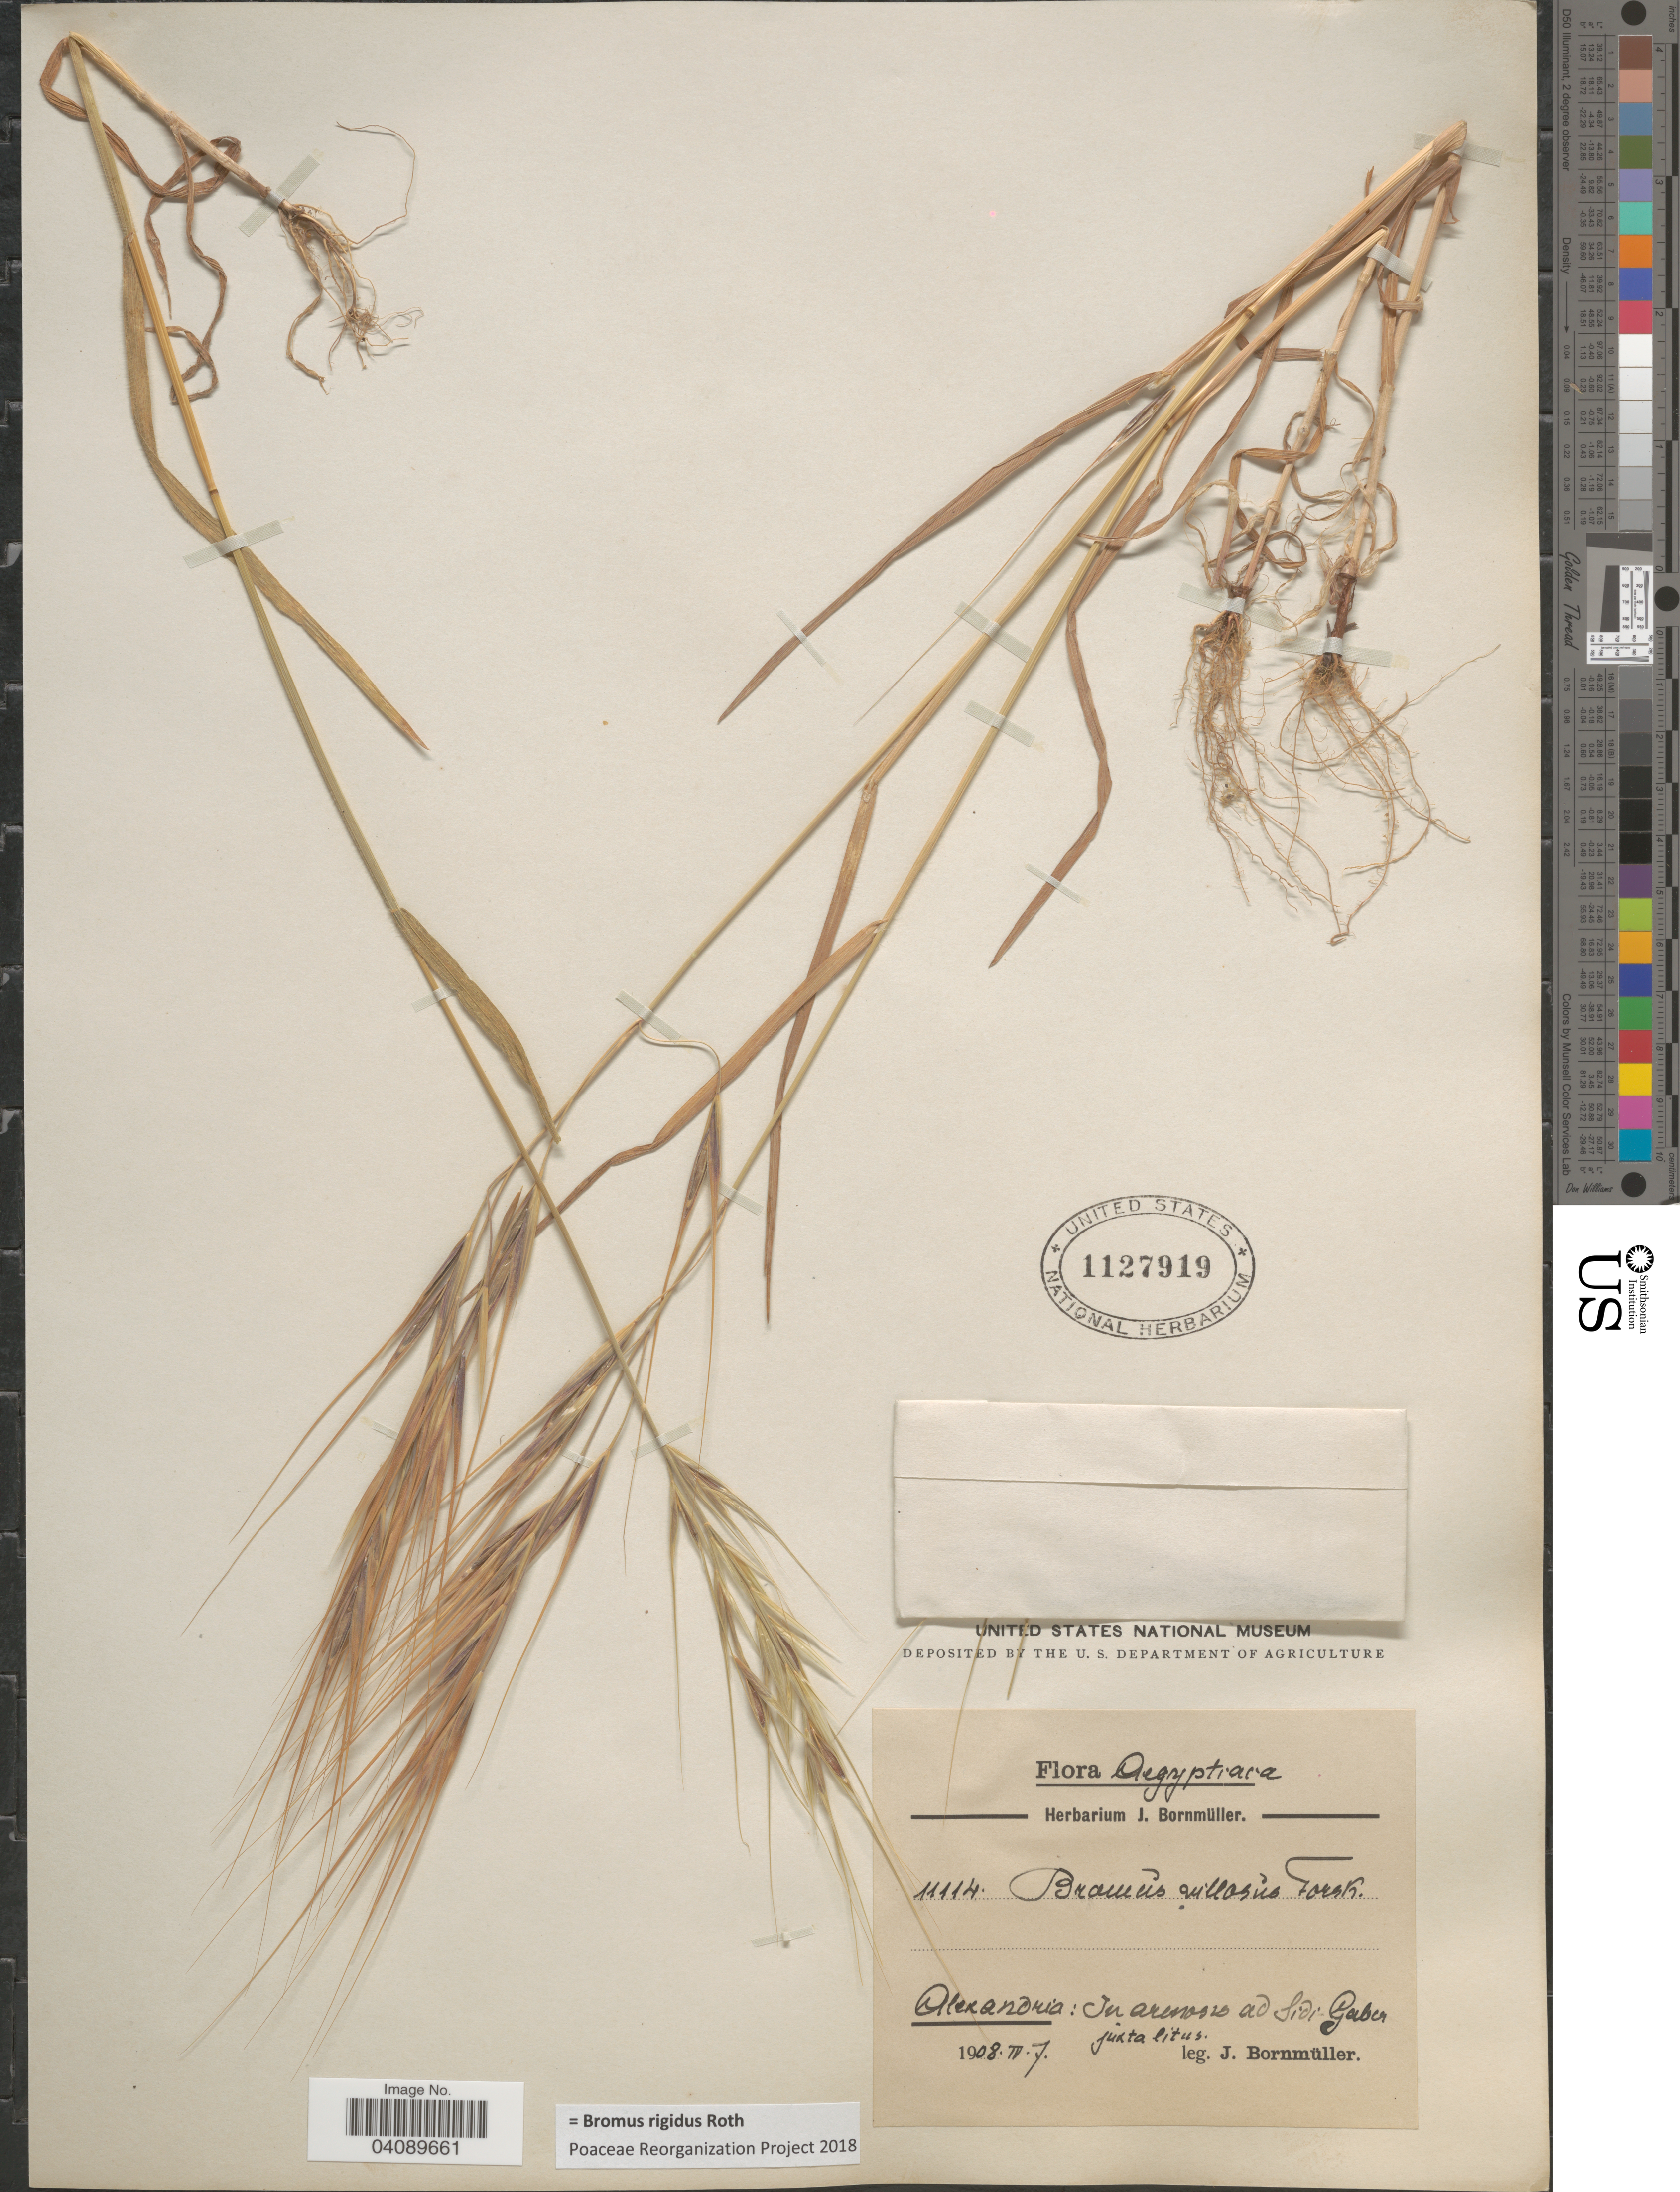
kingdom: Plantae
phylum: Tracheophyta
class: Liliopsida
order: Poales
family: Poaceae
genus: Bromus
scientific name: Bromus rigidus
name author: Roth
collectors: J. Bornmüller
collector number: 11114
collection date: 1908-04-07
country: Egypt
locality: Aegyptiaca. Alexandria: In arenosis ad Sidi Gaber juxta litus.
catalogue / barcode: US 1127919